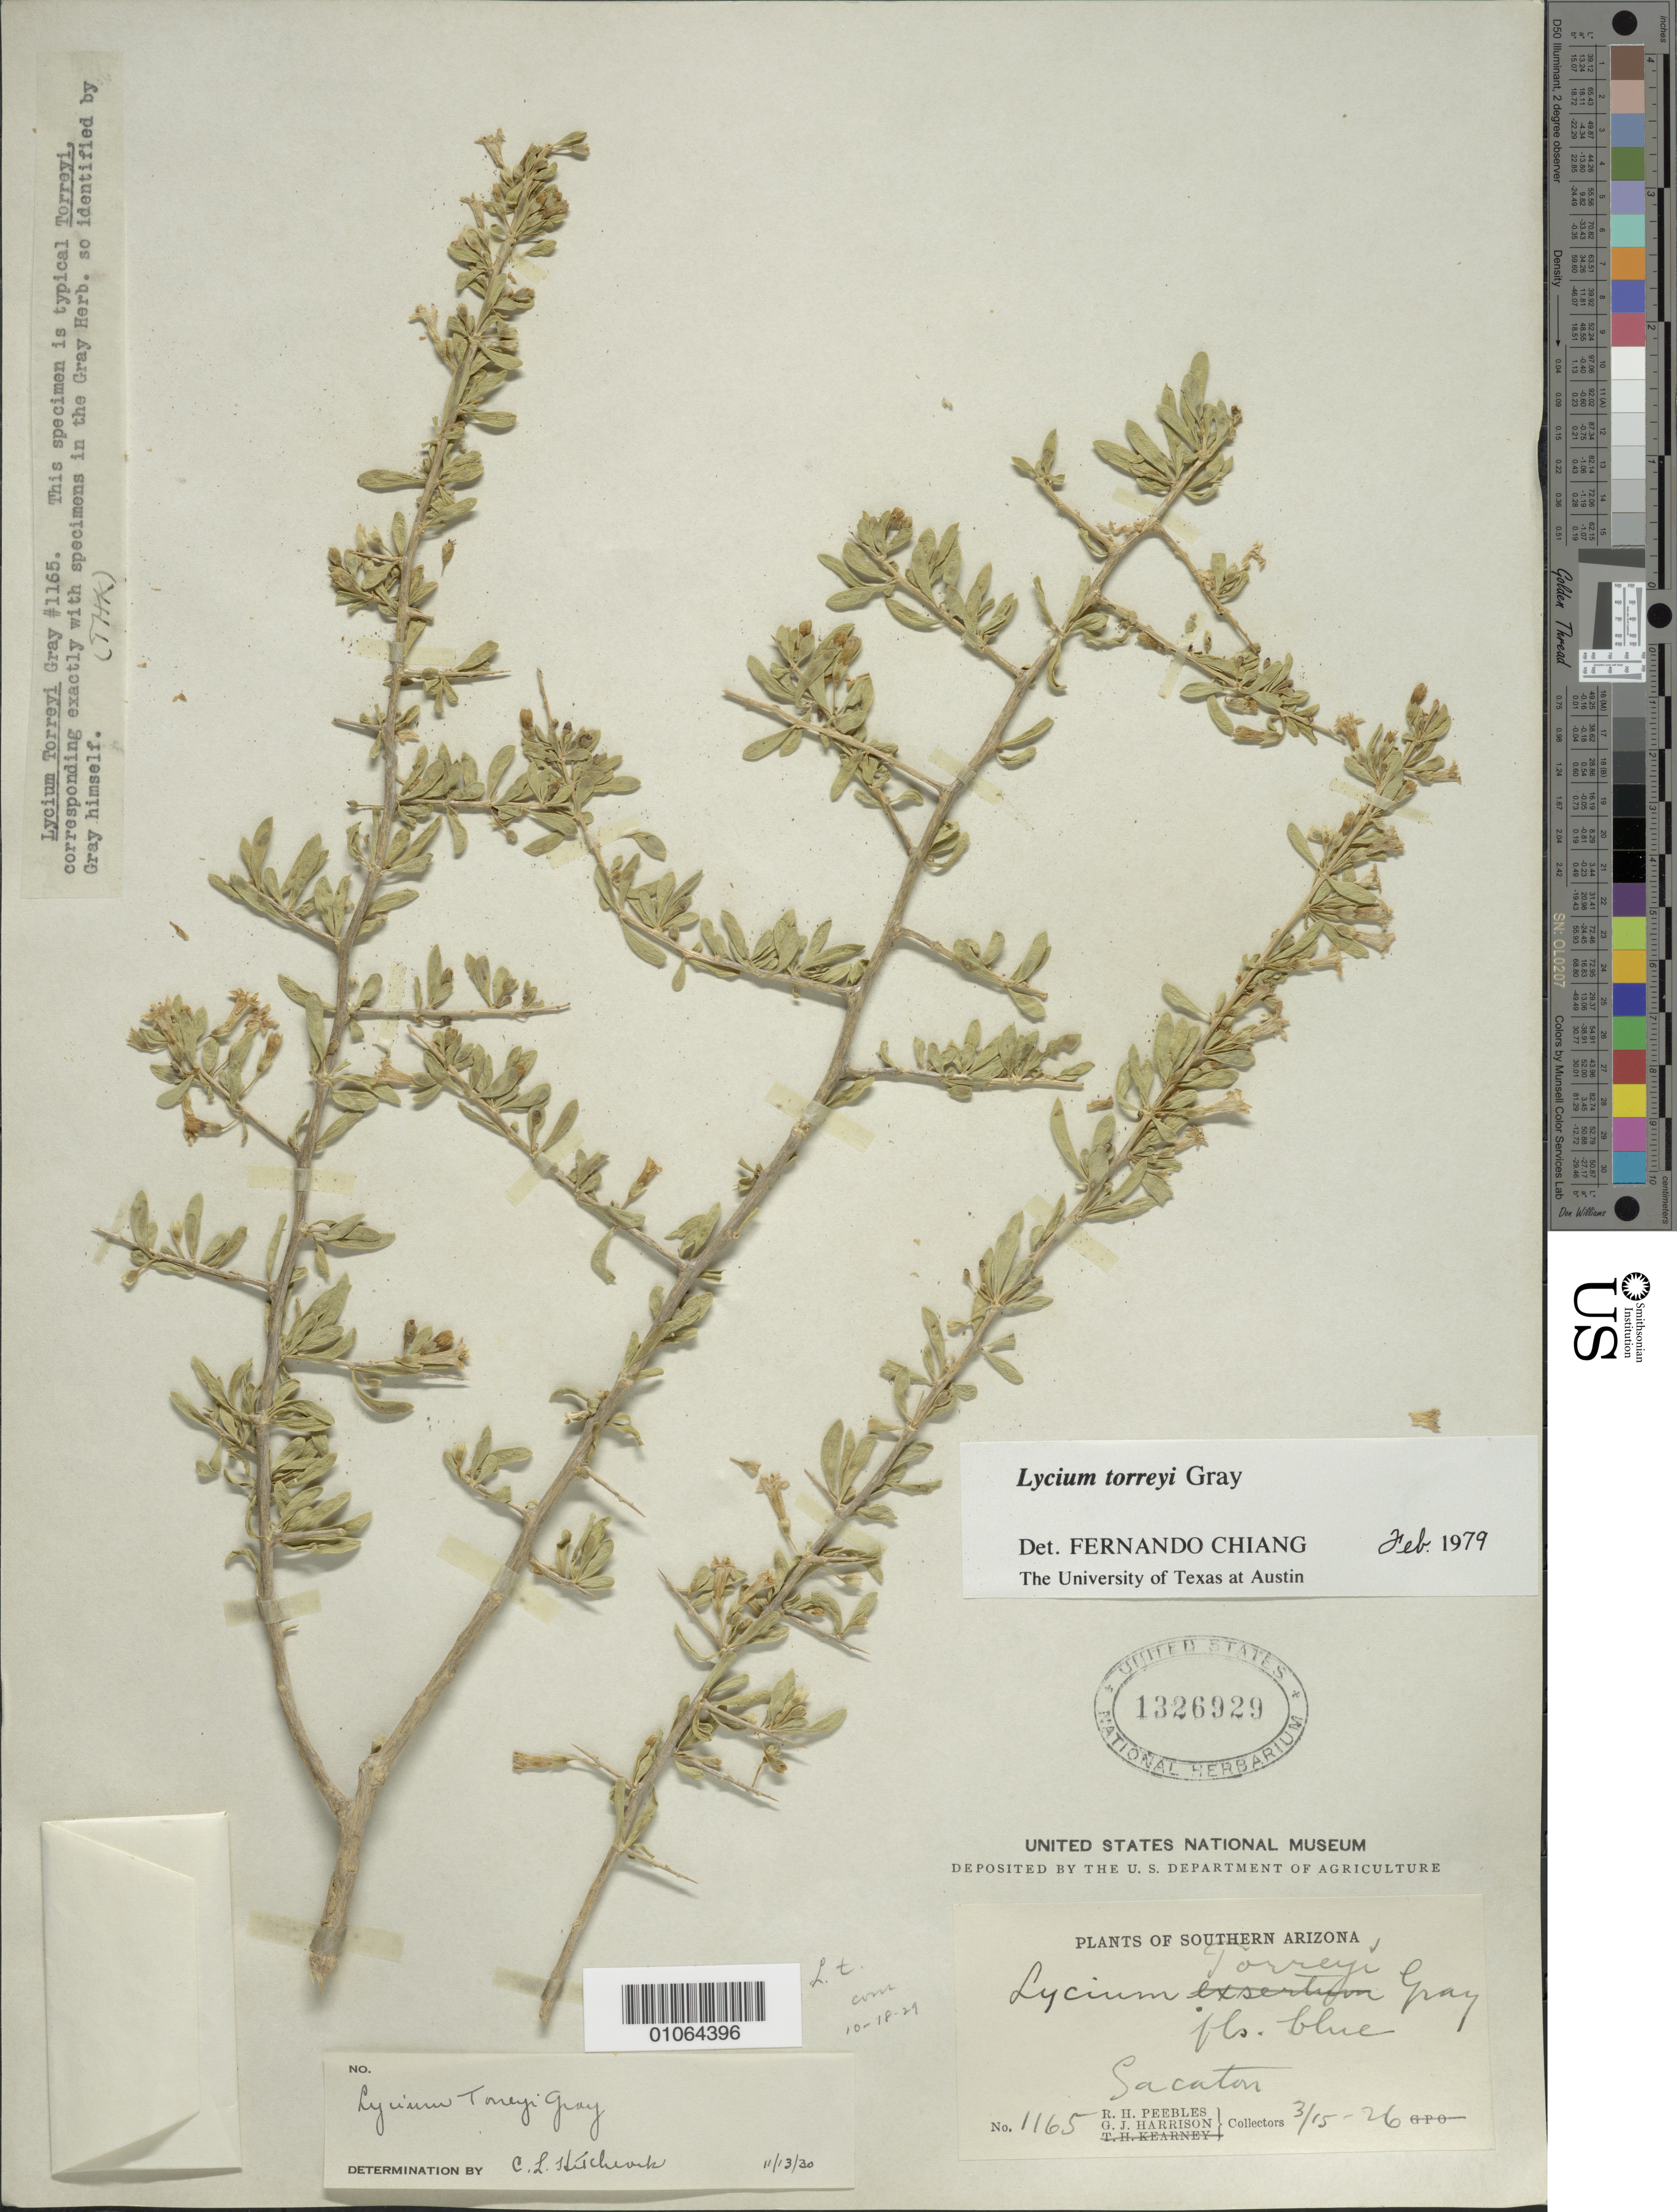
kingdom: Plantae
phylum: Tracheophyta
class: Magnoliopsida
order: Solanales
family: Solanaceae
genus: Lycium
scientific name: Lycium torreyi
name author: A. Gray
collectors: R. H. Peebles & G. J. Harrison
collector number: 1165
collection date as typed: Transcribed d/m/y: 15/3/26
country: United States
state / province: Arizona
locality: Southern Arizona. Sacaton.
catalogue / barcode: US 1326929